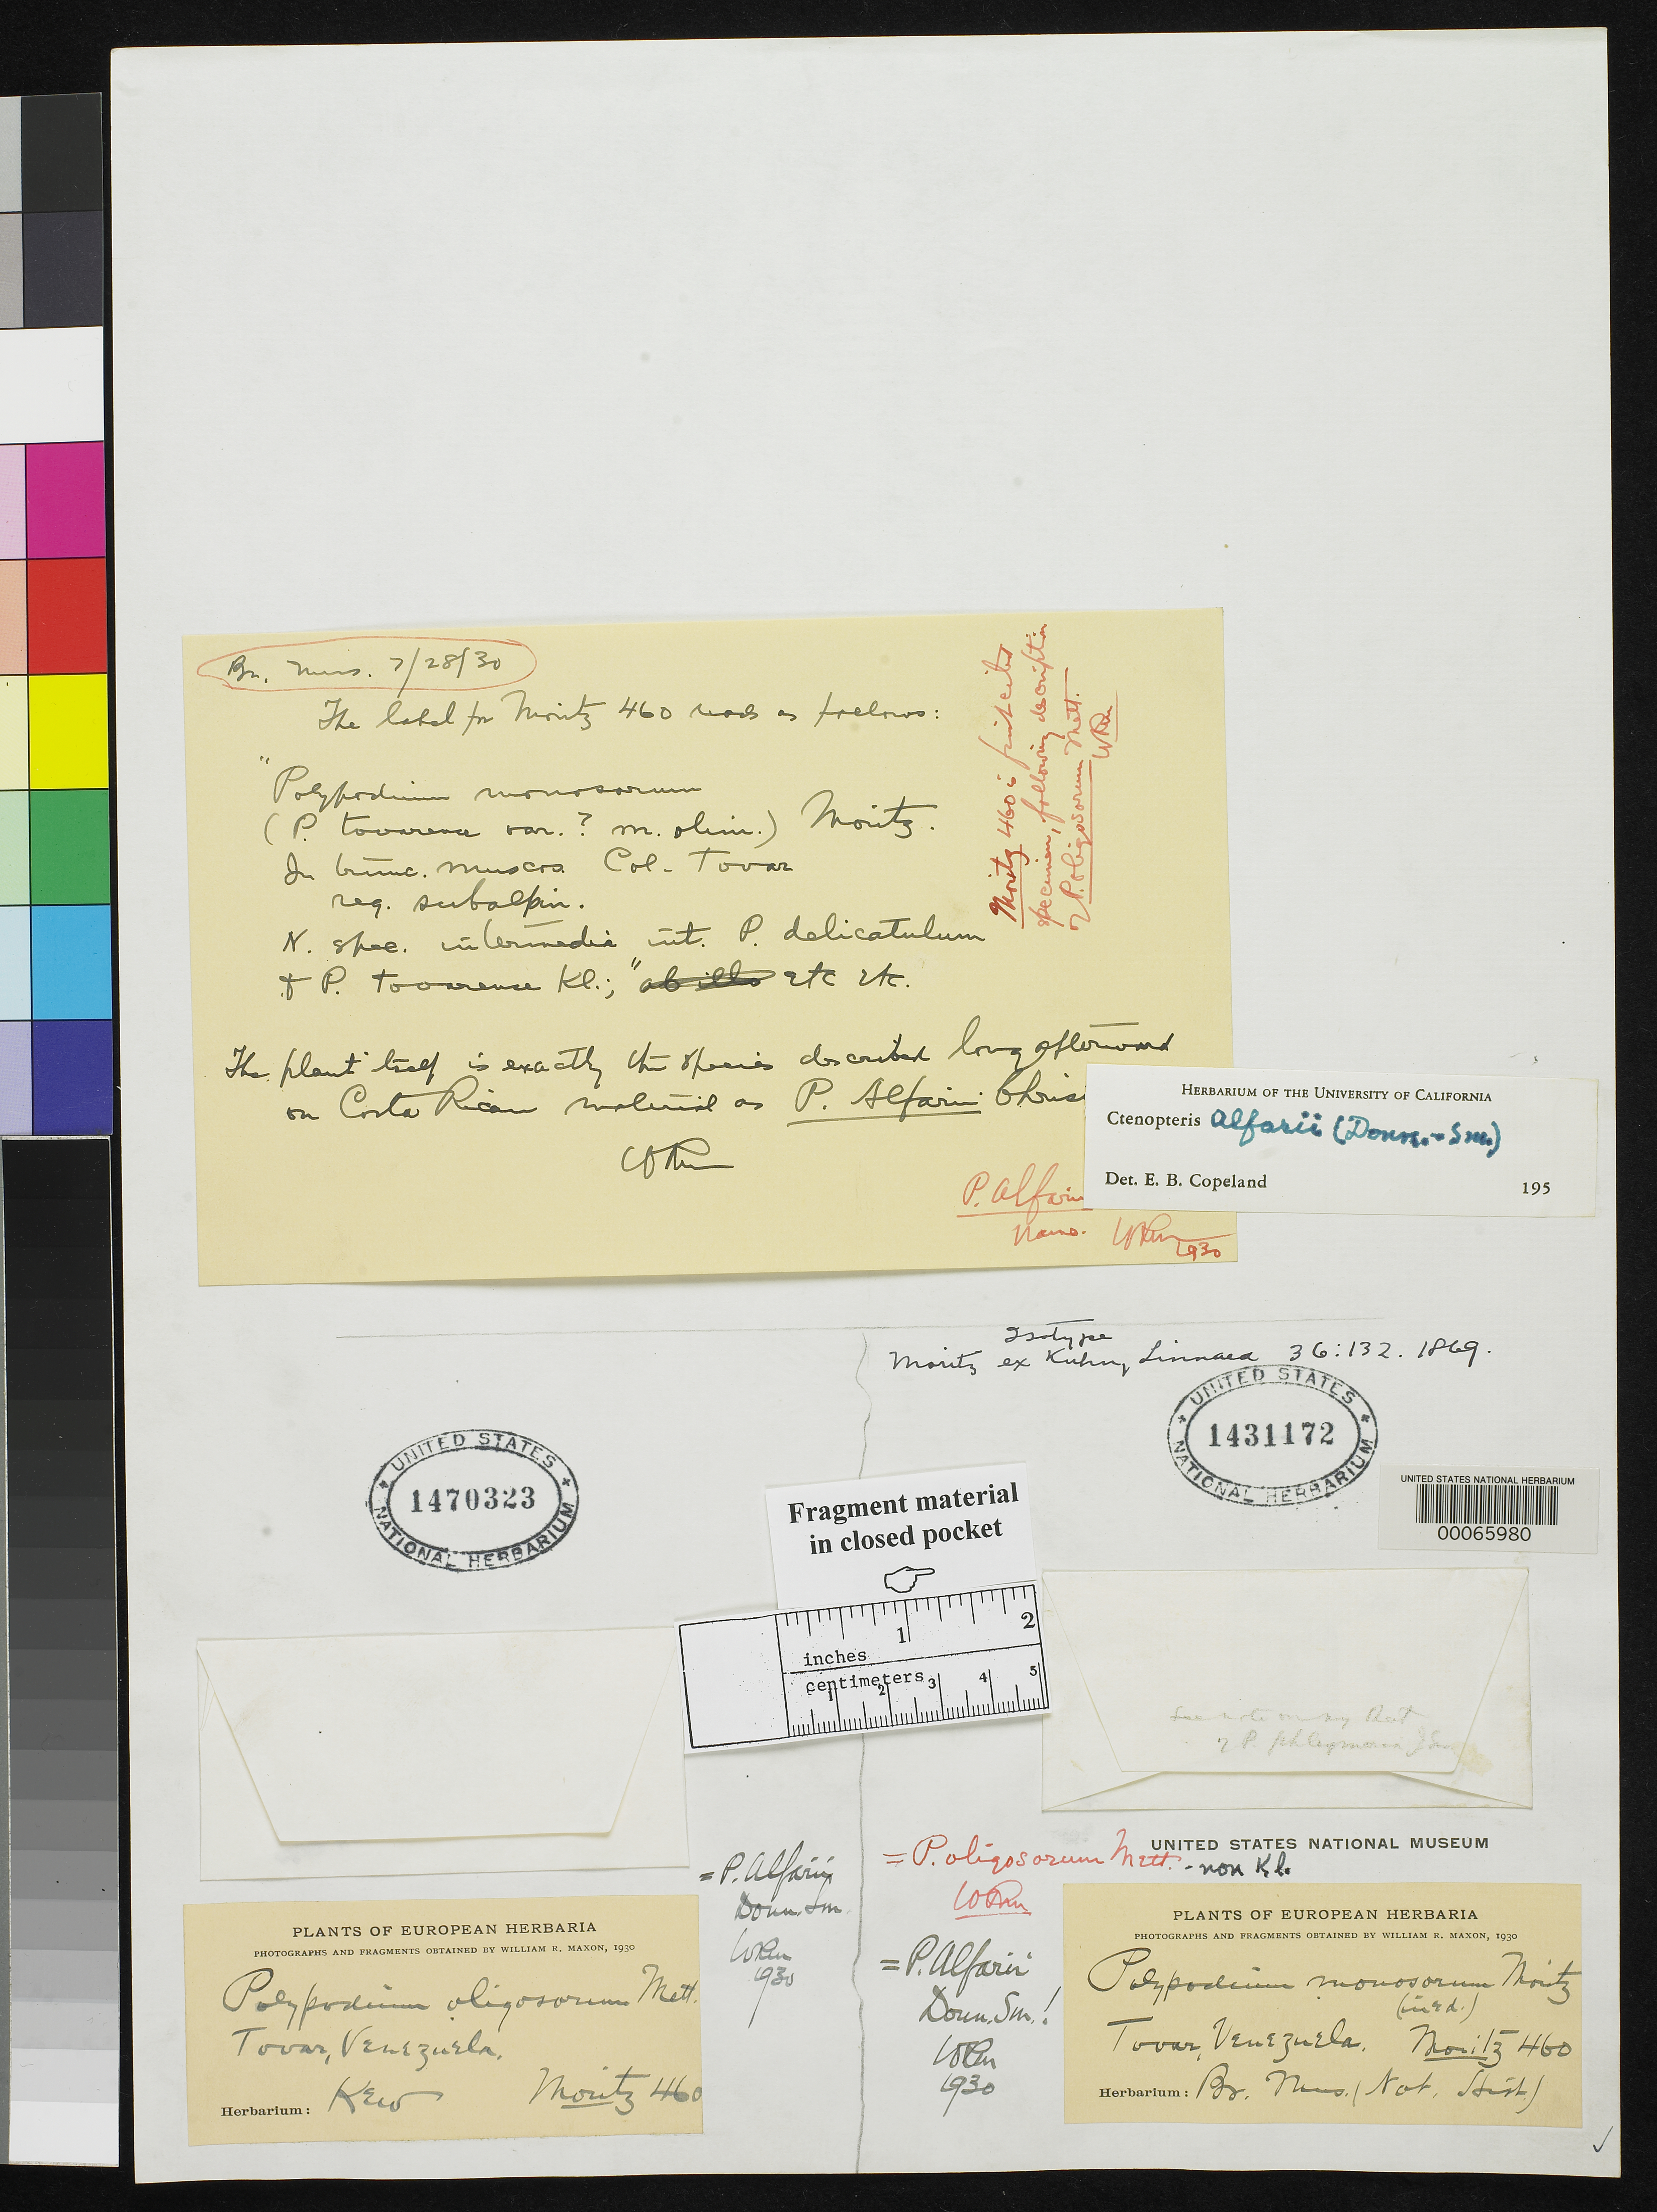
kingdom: Plantae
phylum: Tracheophyta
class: Polypodiopsida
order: Polypodiales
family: Polypodiaceae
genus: Polypodium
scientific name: Polypodium oligosorum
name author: Mett. ex Kuhn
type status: Type Collection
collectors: A. Moritz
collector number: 460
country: Venezuela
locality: Tovar.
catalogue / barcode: US 1431172